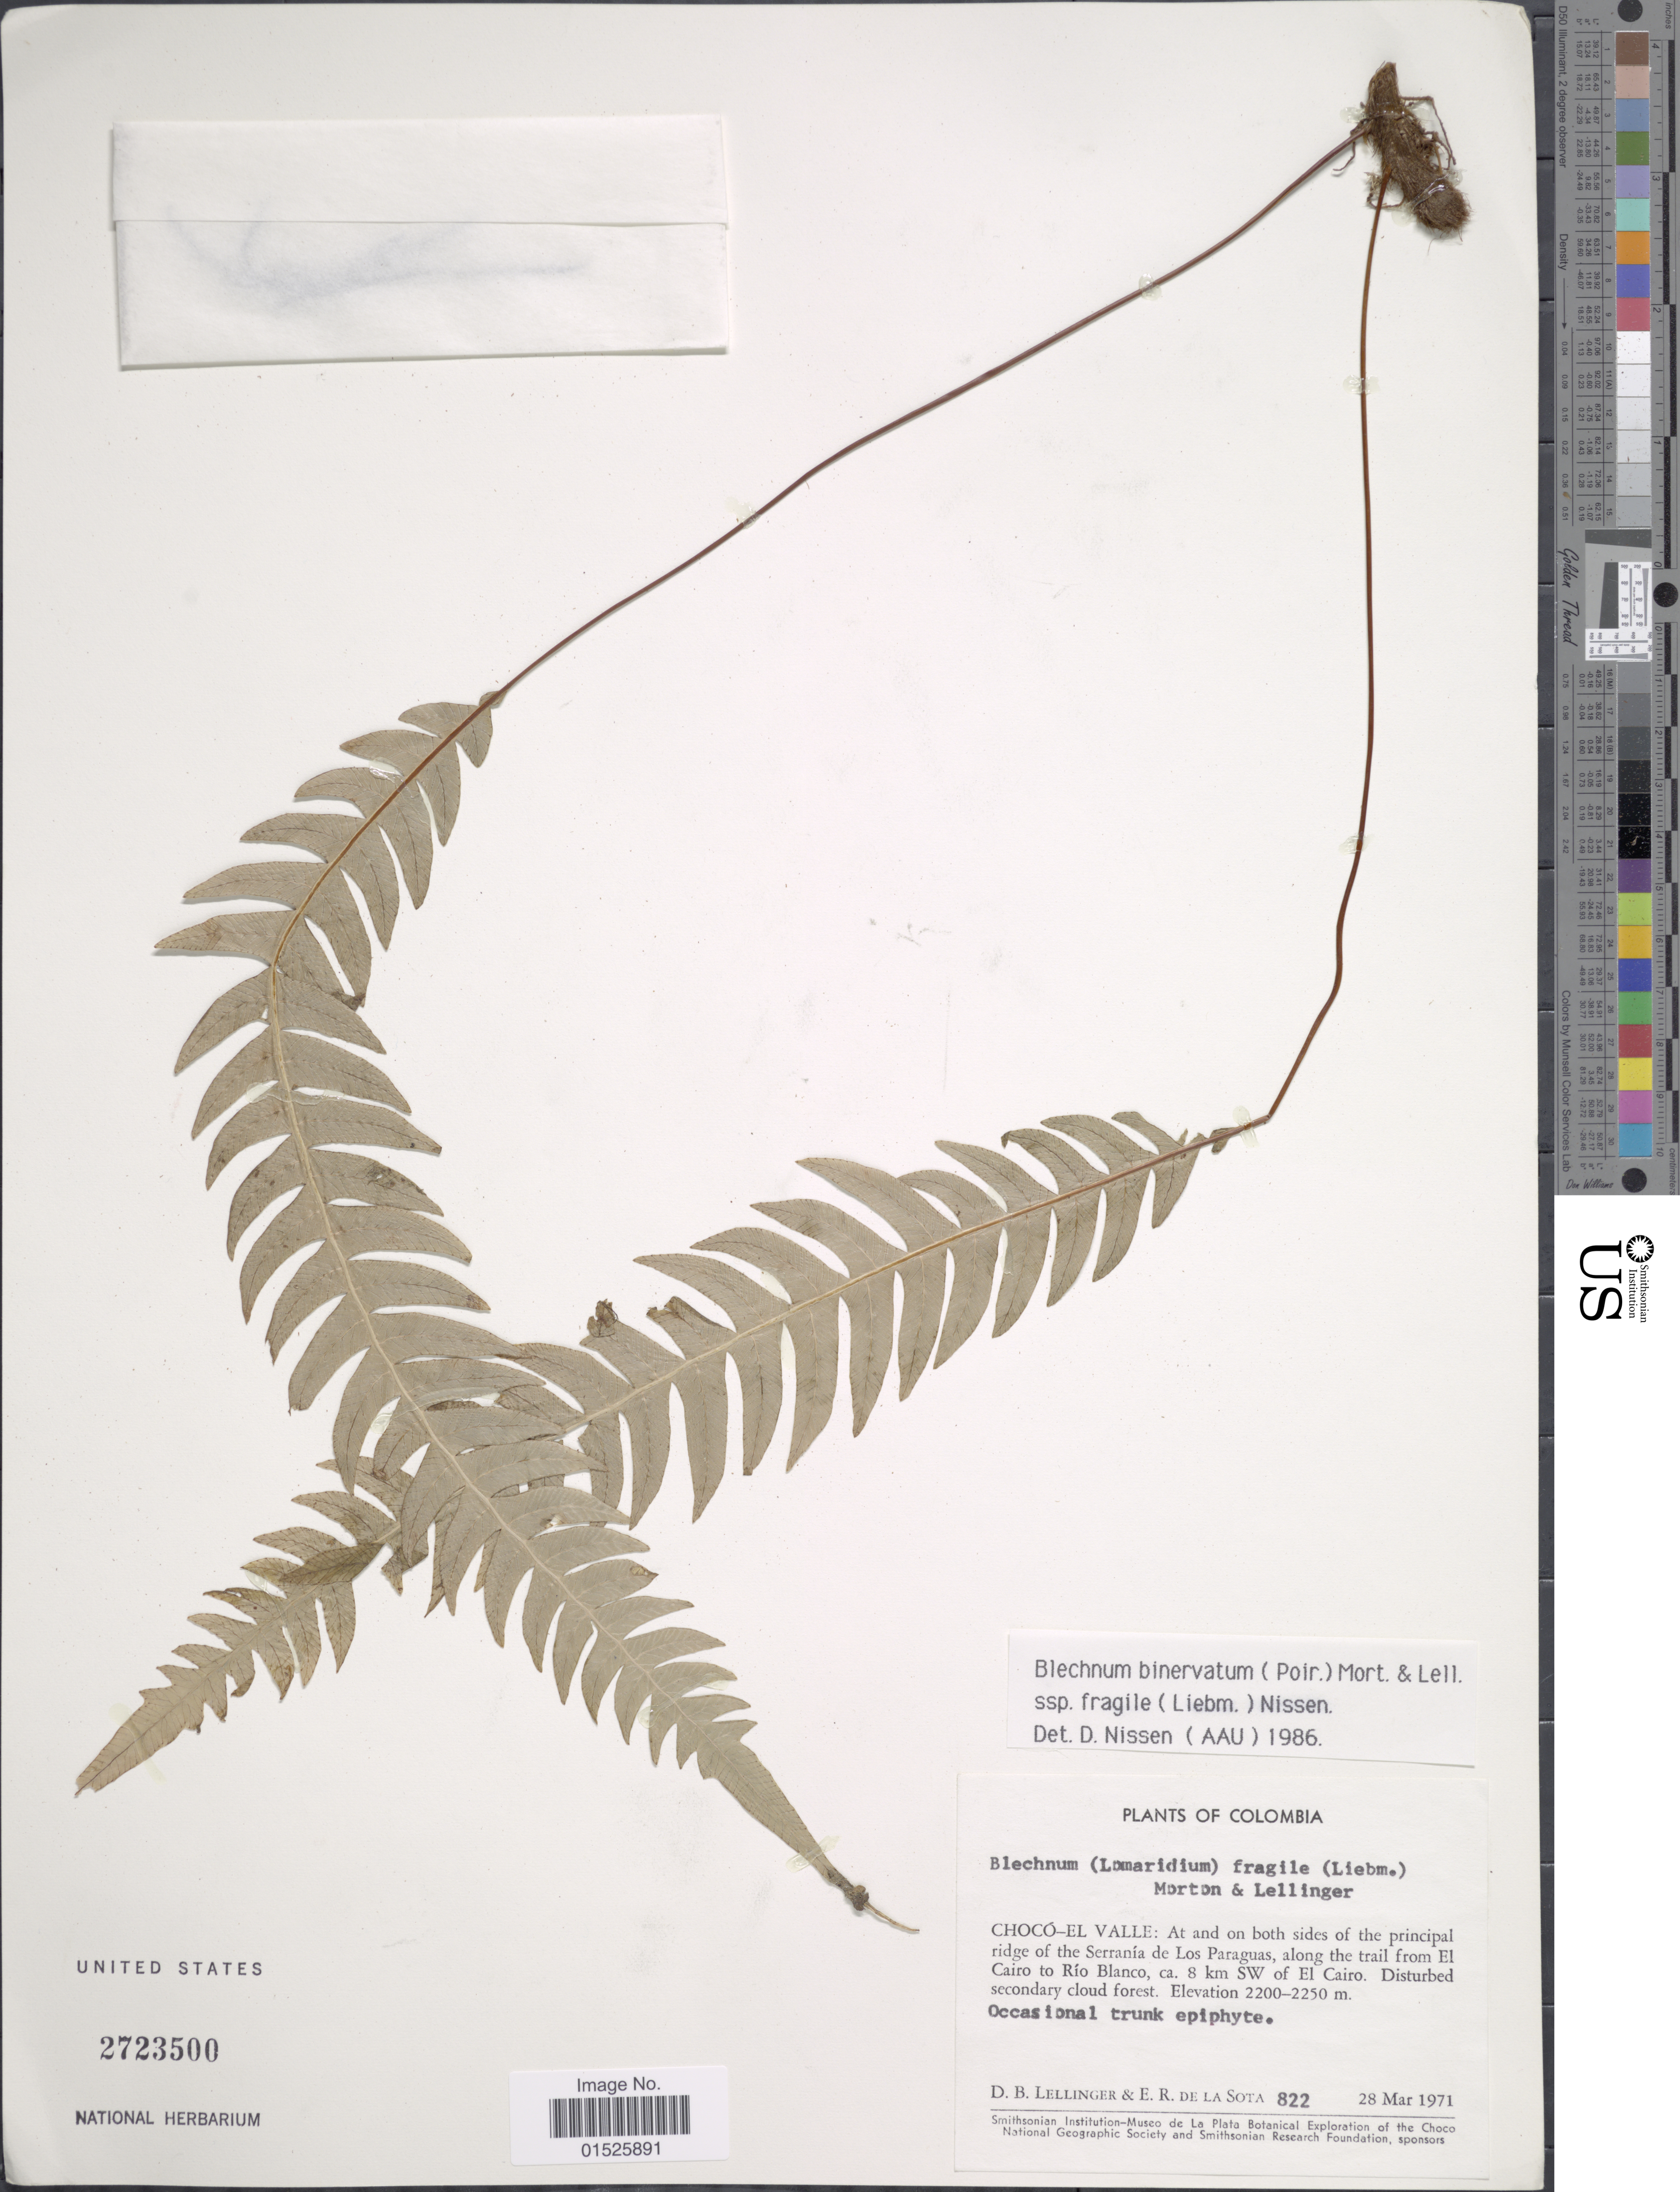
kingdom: Plantae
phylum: Tracheophyta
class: Polypodiopsida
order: Polypodiales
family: Blechnaceae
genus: Blechnum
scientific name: Blechnum fragile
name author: (Liebm.) C.V. Morton & Lellinger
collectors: D. B. Lellinger & E. R. de la Sota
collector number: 822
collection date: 1971-03-28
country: Colombia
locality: Chocó-El Valle: At and on both sides of the principal ridge of the Serranía de Los Paraguas, along the trail from El Cairo to Río Blanca, ca. 8 km. SW of El Cairo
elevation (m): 2200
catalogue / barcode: US 2723500